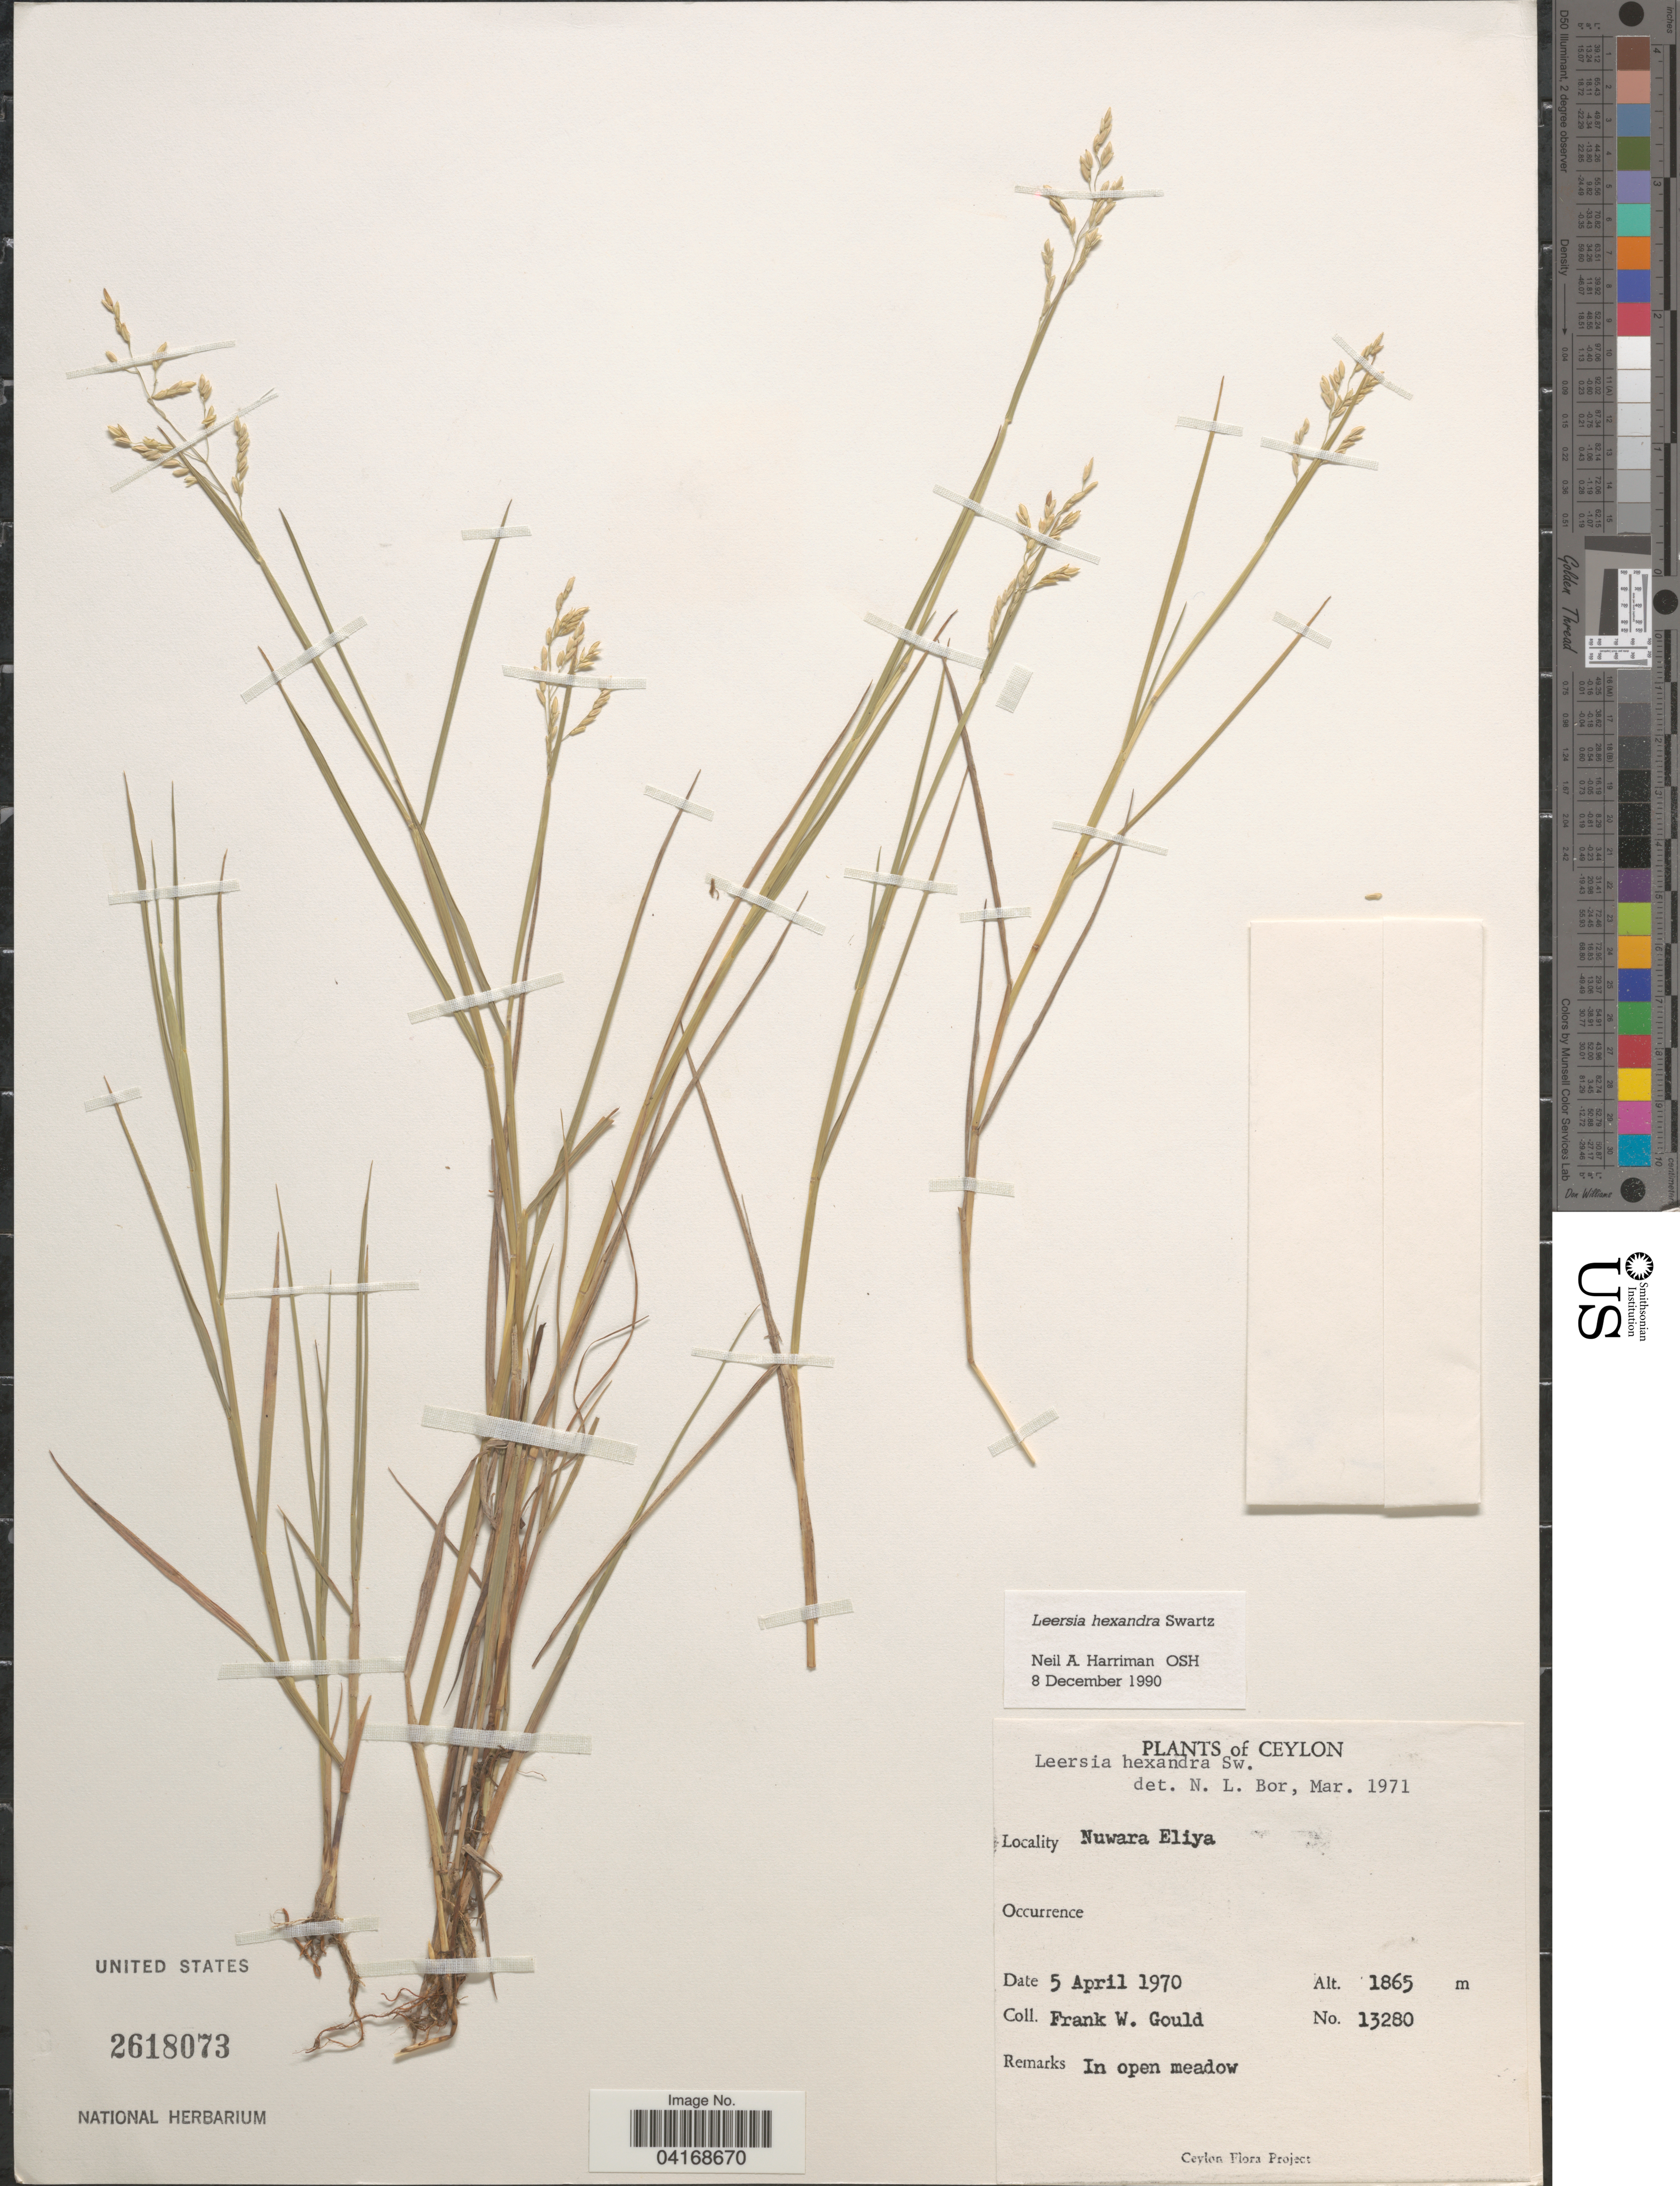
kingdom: Plantae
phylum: Tracheophyta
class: Liliopsida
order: Poales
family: Poaceae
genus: Leersia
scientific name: Leersia hexandra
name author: Sw.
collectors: F. W. Gould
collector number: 13280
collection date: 1970-04-05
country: Sri Lanka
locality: Ceylon. Nuwara Eliya.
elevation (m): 1865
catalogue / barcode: US 2618073